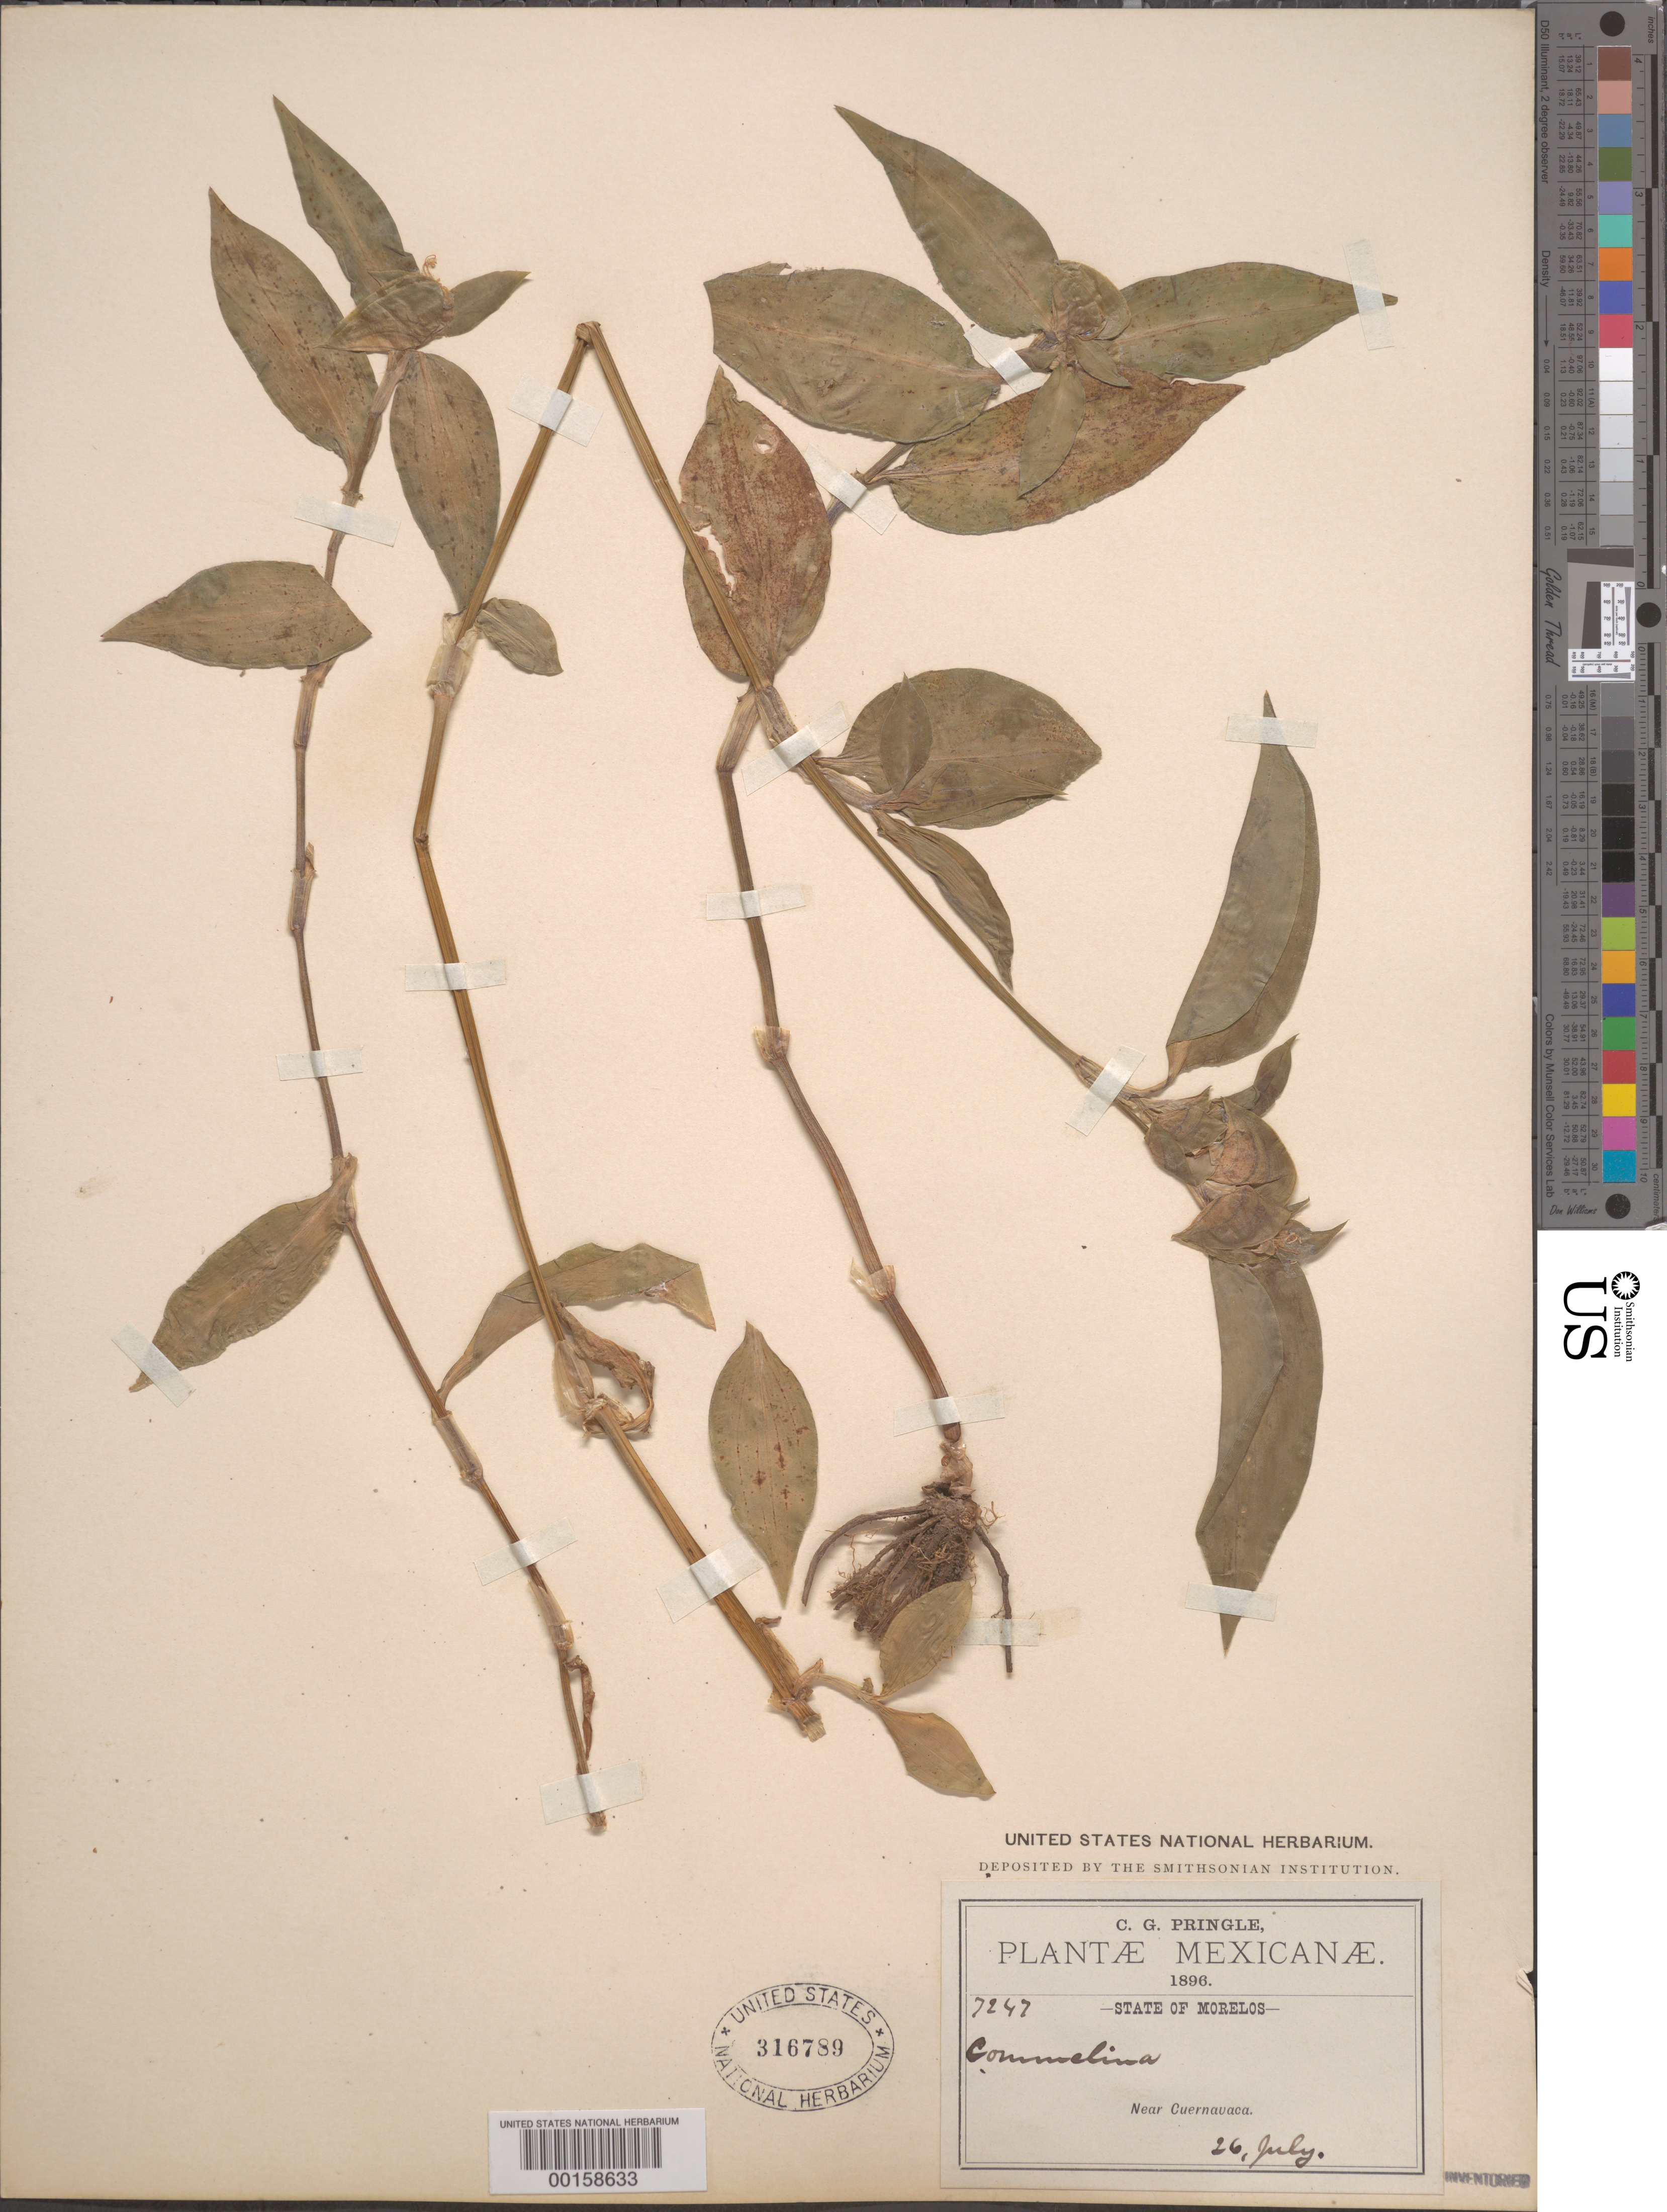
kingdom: Plantae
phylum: Tracheophyta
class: Liliopsida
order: Commelinales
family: Commelinaceae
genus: Commelina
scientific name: Commelina erecta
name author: L.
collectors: C. G. Pringle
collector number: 7247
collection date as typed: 26 Jul 1896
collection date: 1896-07-26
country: Mexico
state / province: Morelos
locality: Cuernavaca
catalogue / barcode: US 316789